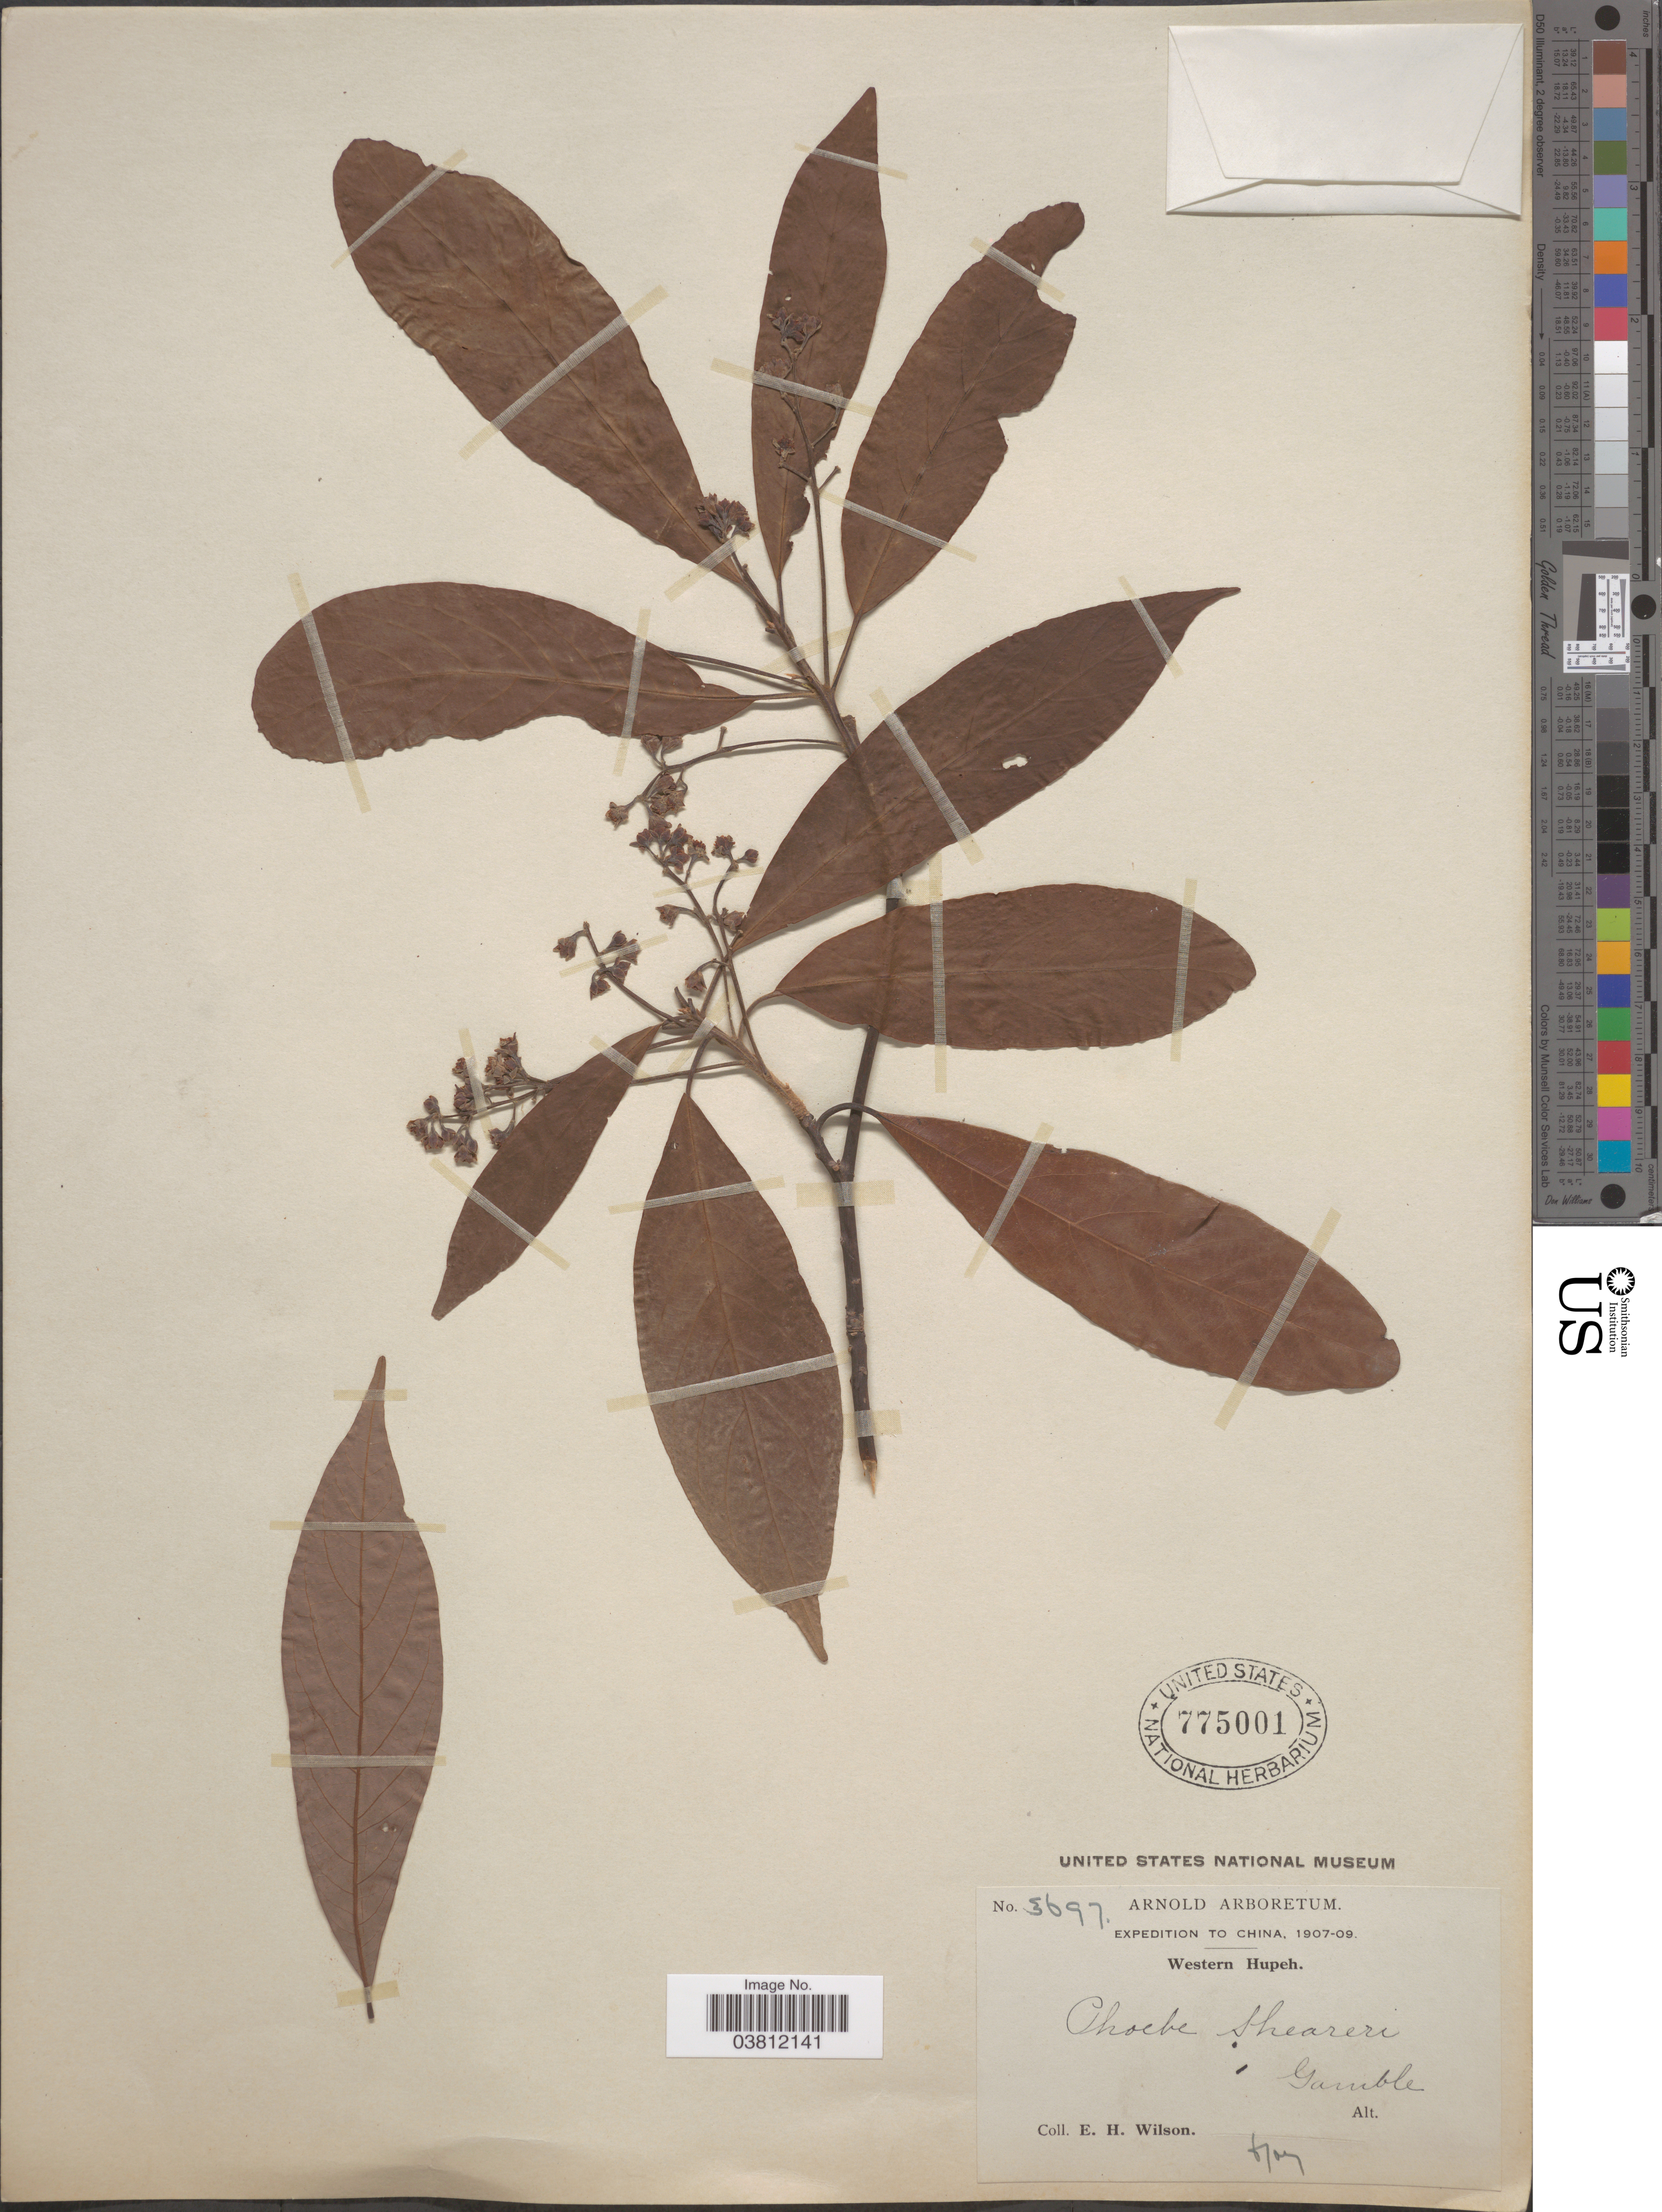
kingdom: Plantae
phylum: Tracheophyta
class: Magnoliopsida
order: Laurales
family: Lauraceae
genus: Phoebe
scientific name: Phoebe sheareri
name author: (Hemsl.) Gamble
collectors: E. Wilson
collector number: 3697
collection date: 1907-06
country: China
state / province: Hubei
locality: Western Hupeh.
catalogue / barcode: US 775001